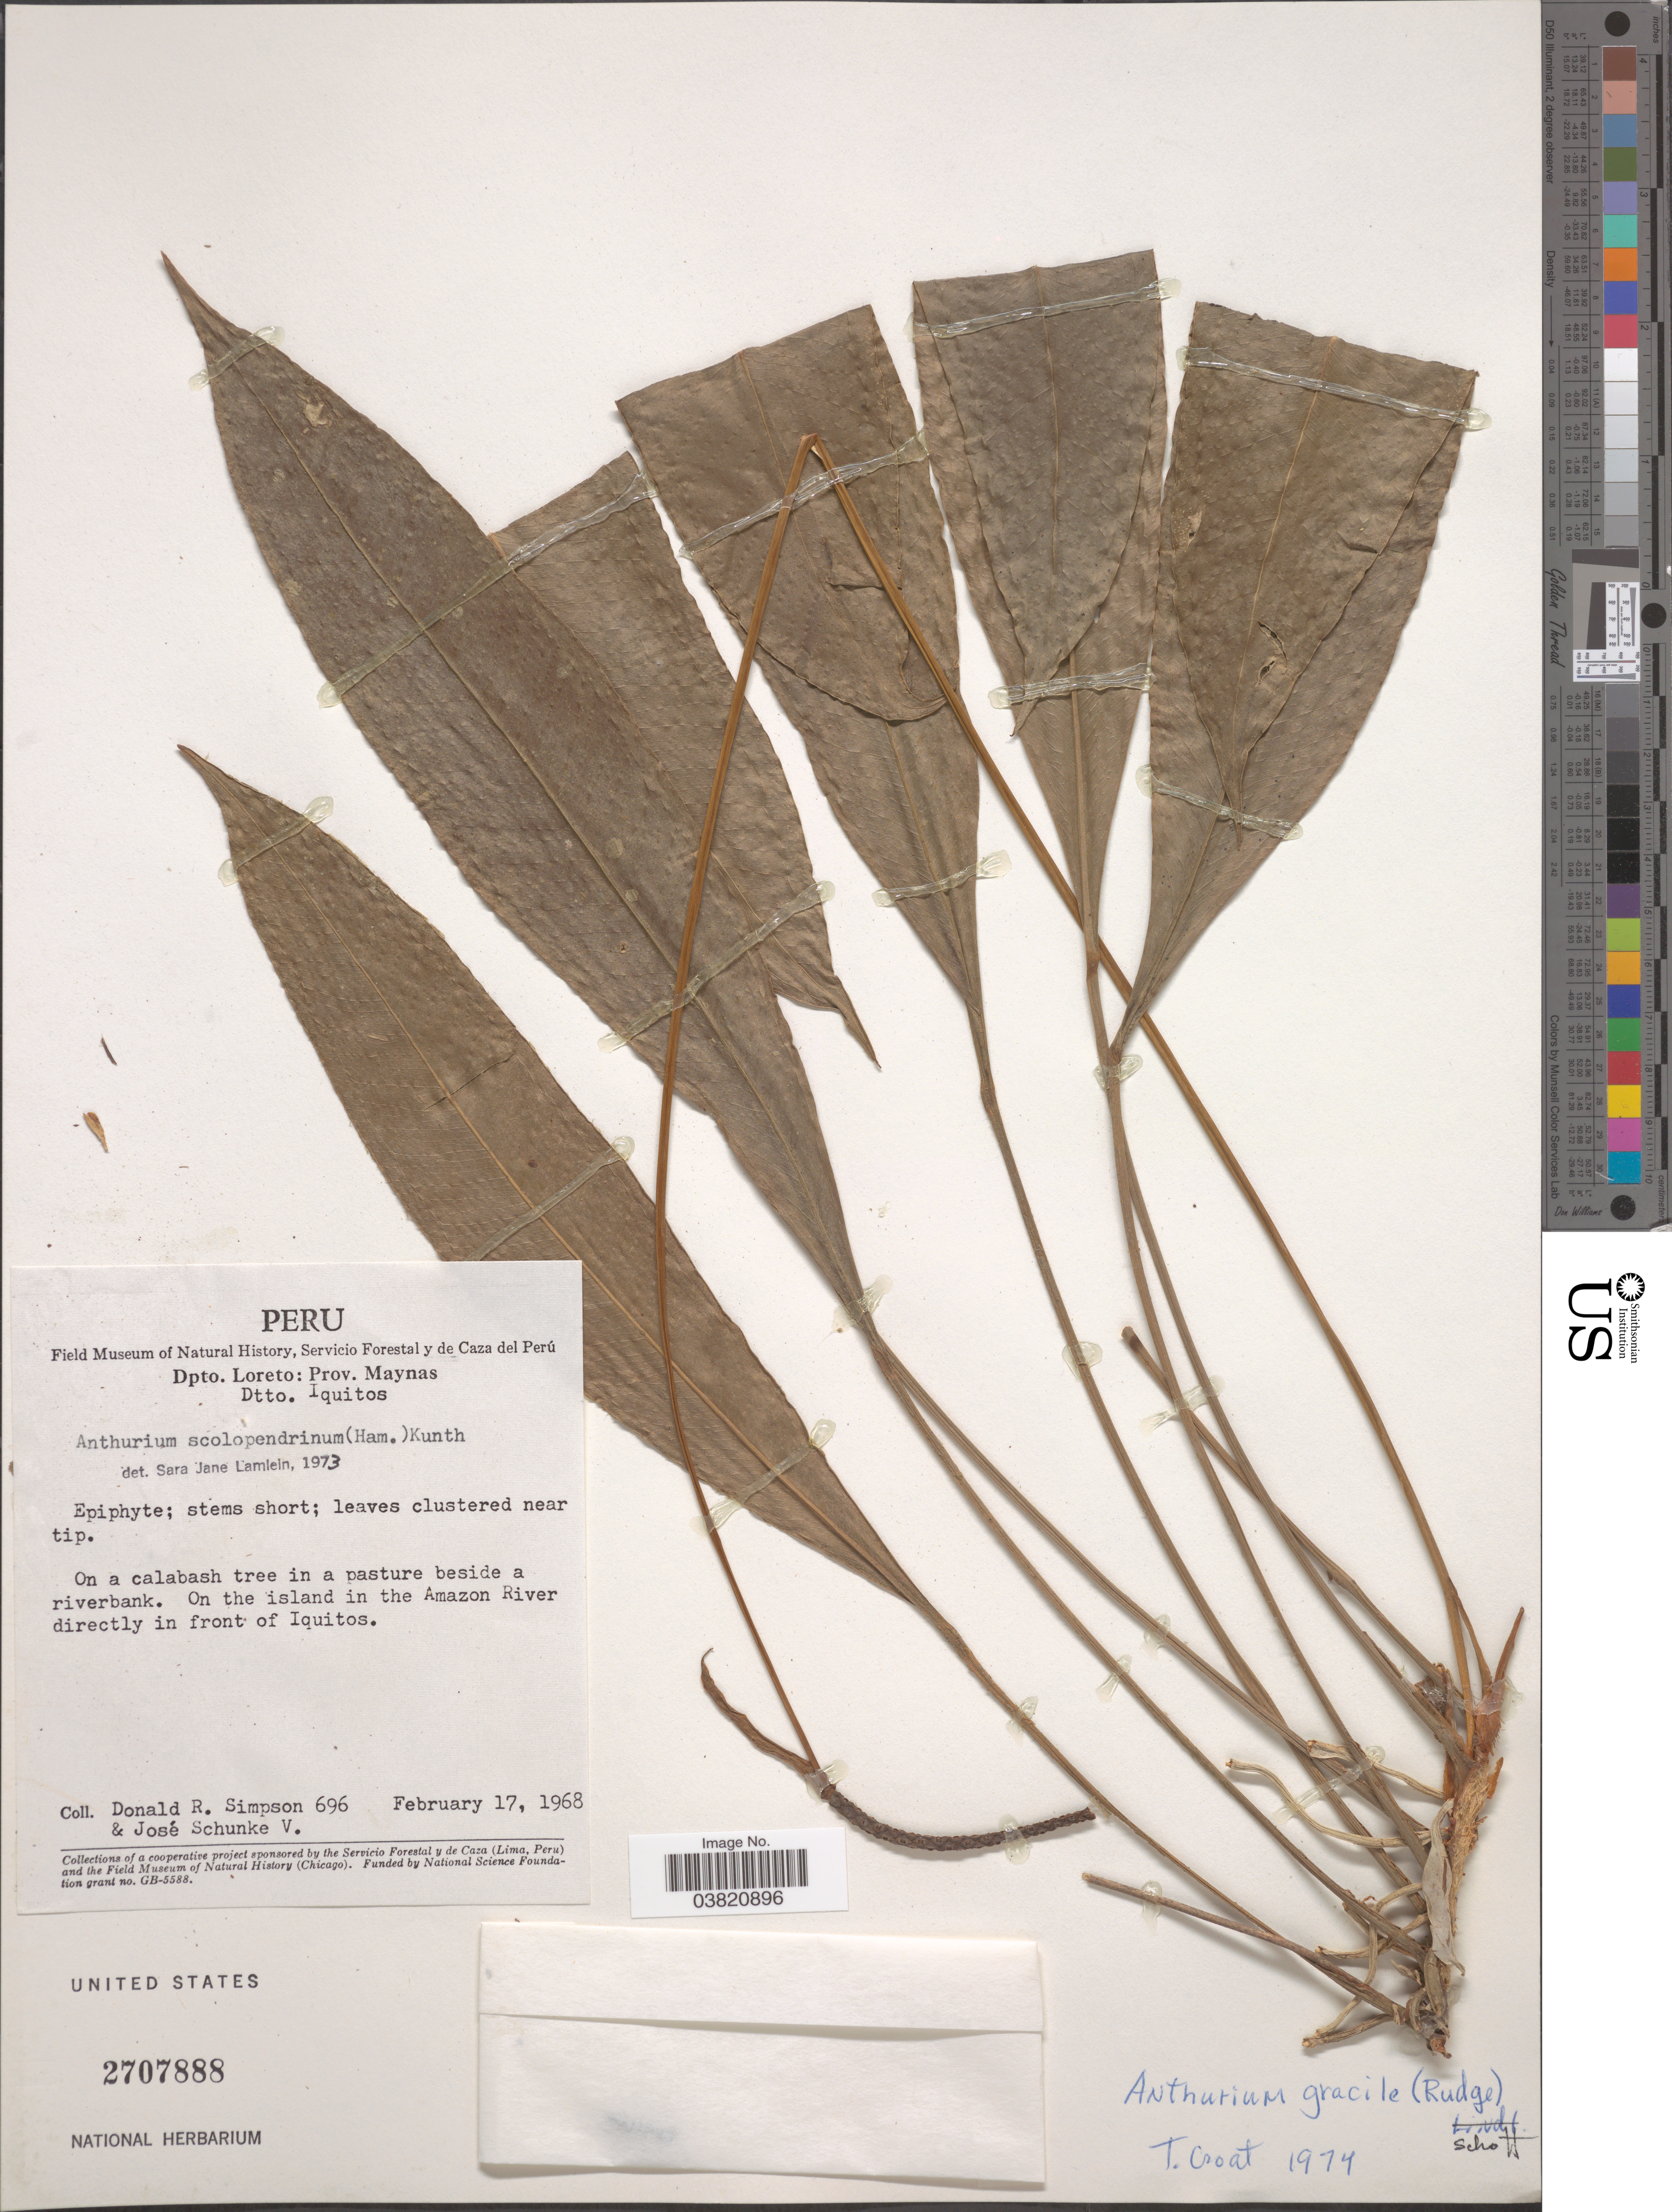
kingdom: Plantae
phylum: Tracheophyta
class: Liliopsida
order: Alismatales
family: Araceae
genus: Anthurium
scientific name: Anthurium gracile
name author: (Rudge) Schott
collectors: D. R. Simpson & J. Schunke Vigo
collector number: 696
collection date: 1968-02-17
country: Peru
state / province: Loreto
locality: Dpto. Loreto: Prov. Maynas. Dtto. Iquitos. On a calabash tree in a pasture beside a riverbank. On the island in the Amazon River directly in front of Iquitos.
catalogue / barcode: US 2707888